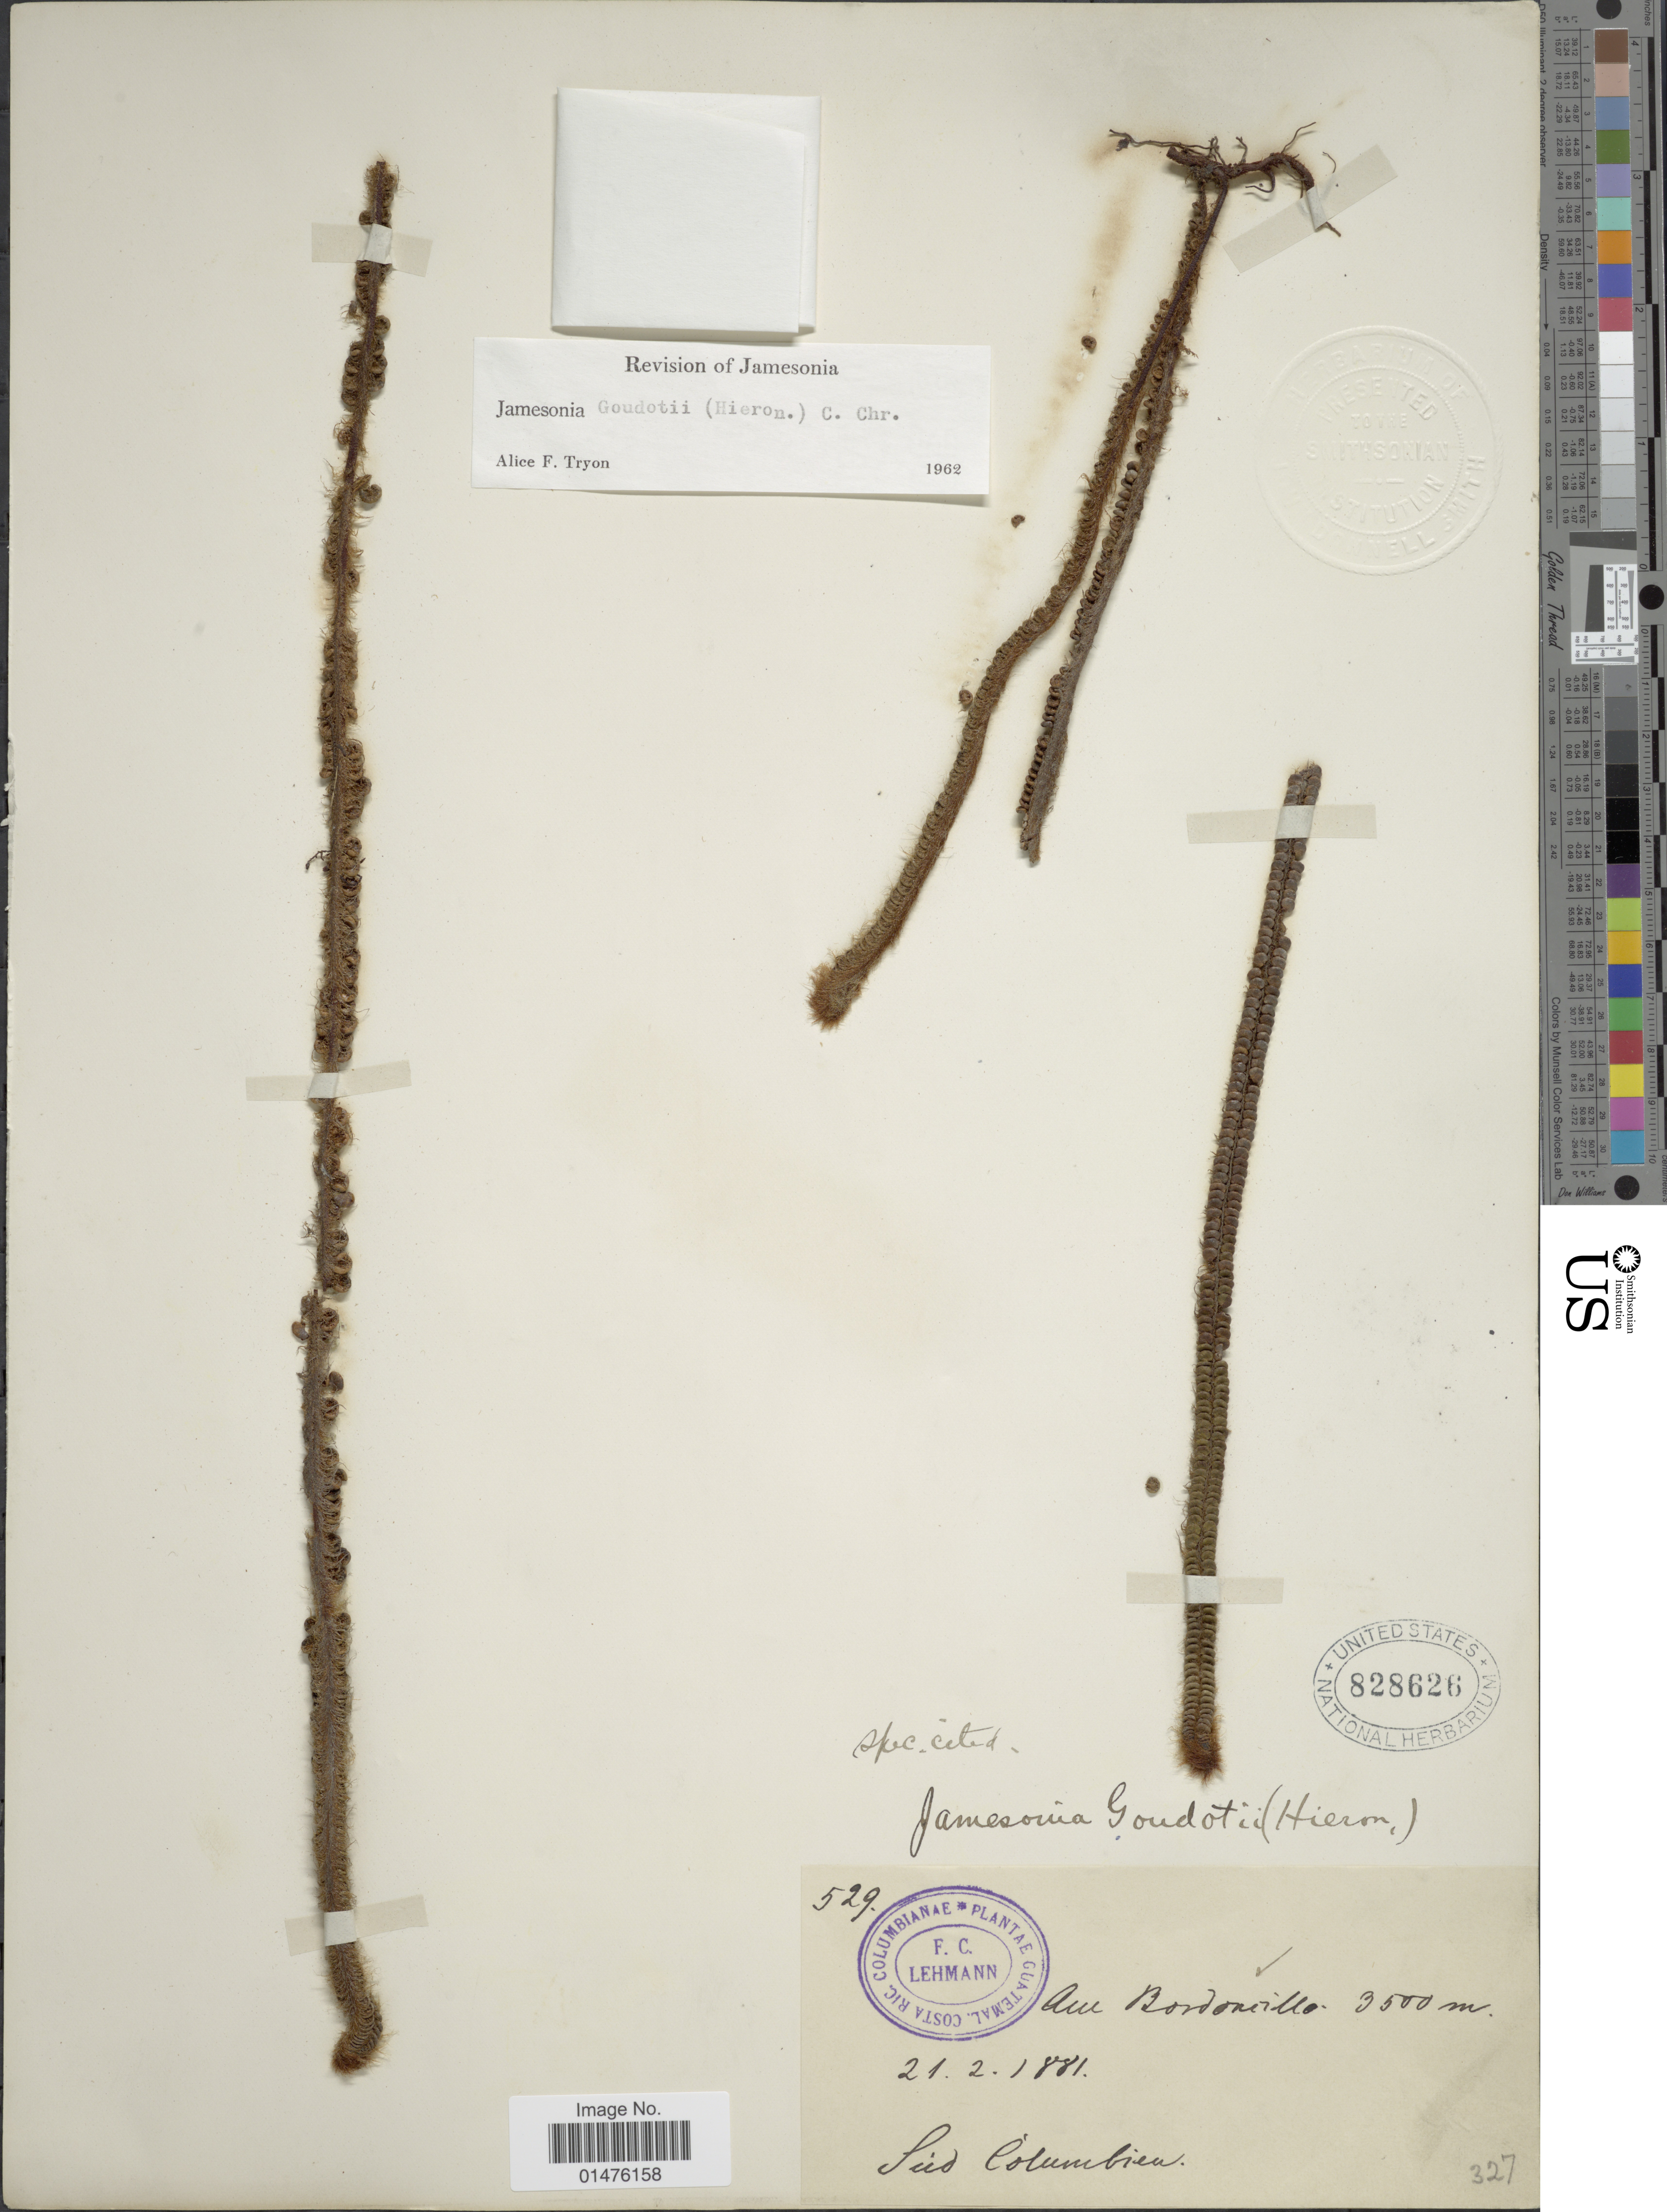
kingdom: Plantae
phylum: Tracheophyta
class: Polypodiopsida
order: Polypodiales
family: Pteridaceae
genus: Jamesonia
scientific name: Jamesonia goudotii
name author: (Hieron.) C. Chr.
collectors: F. C. Lehmann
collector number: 529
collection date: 1881-02-21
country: Colombia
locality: Am Bordoncillo, Süd Columbia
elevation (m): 3500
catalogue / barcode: US 828626